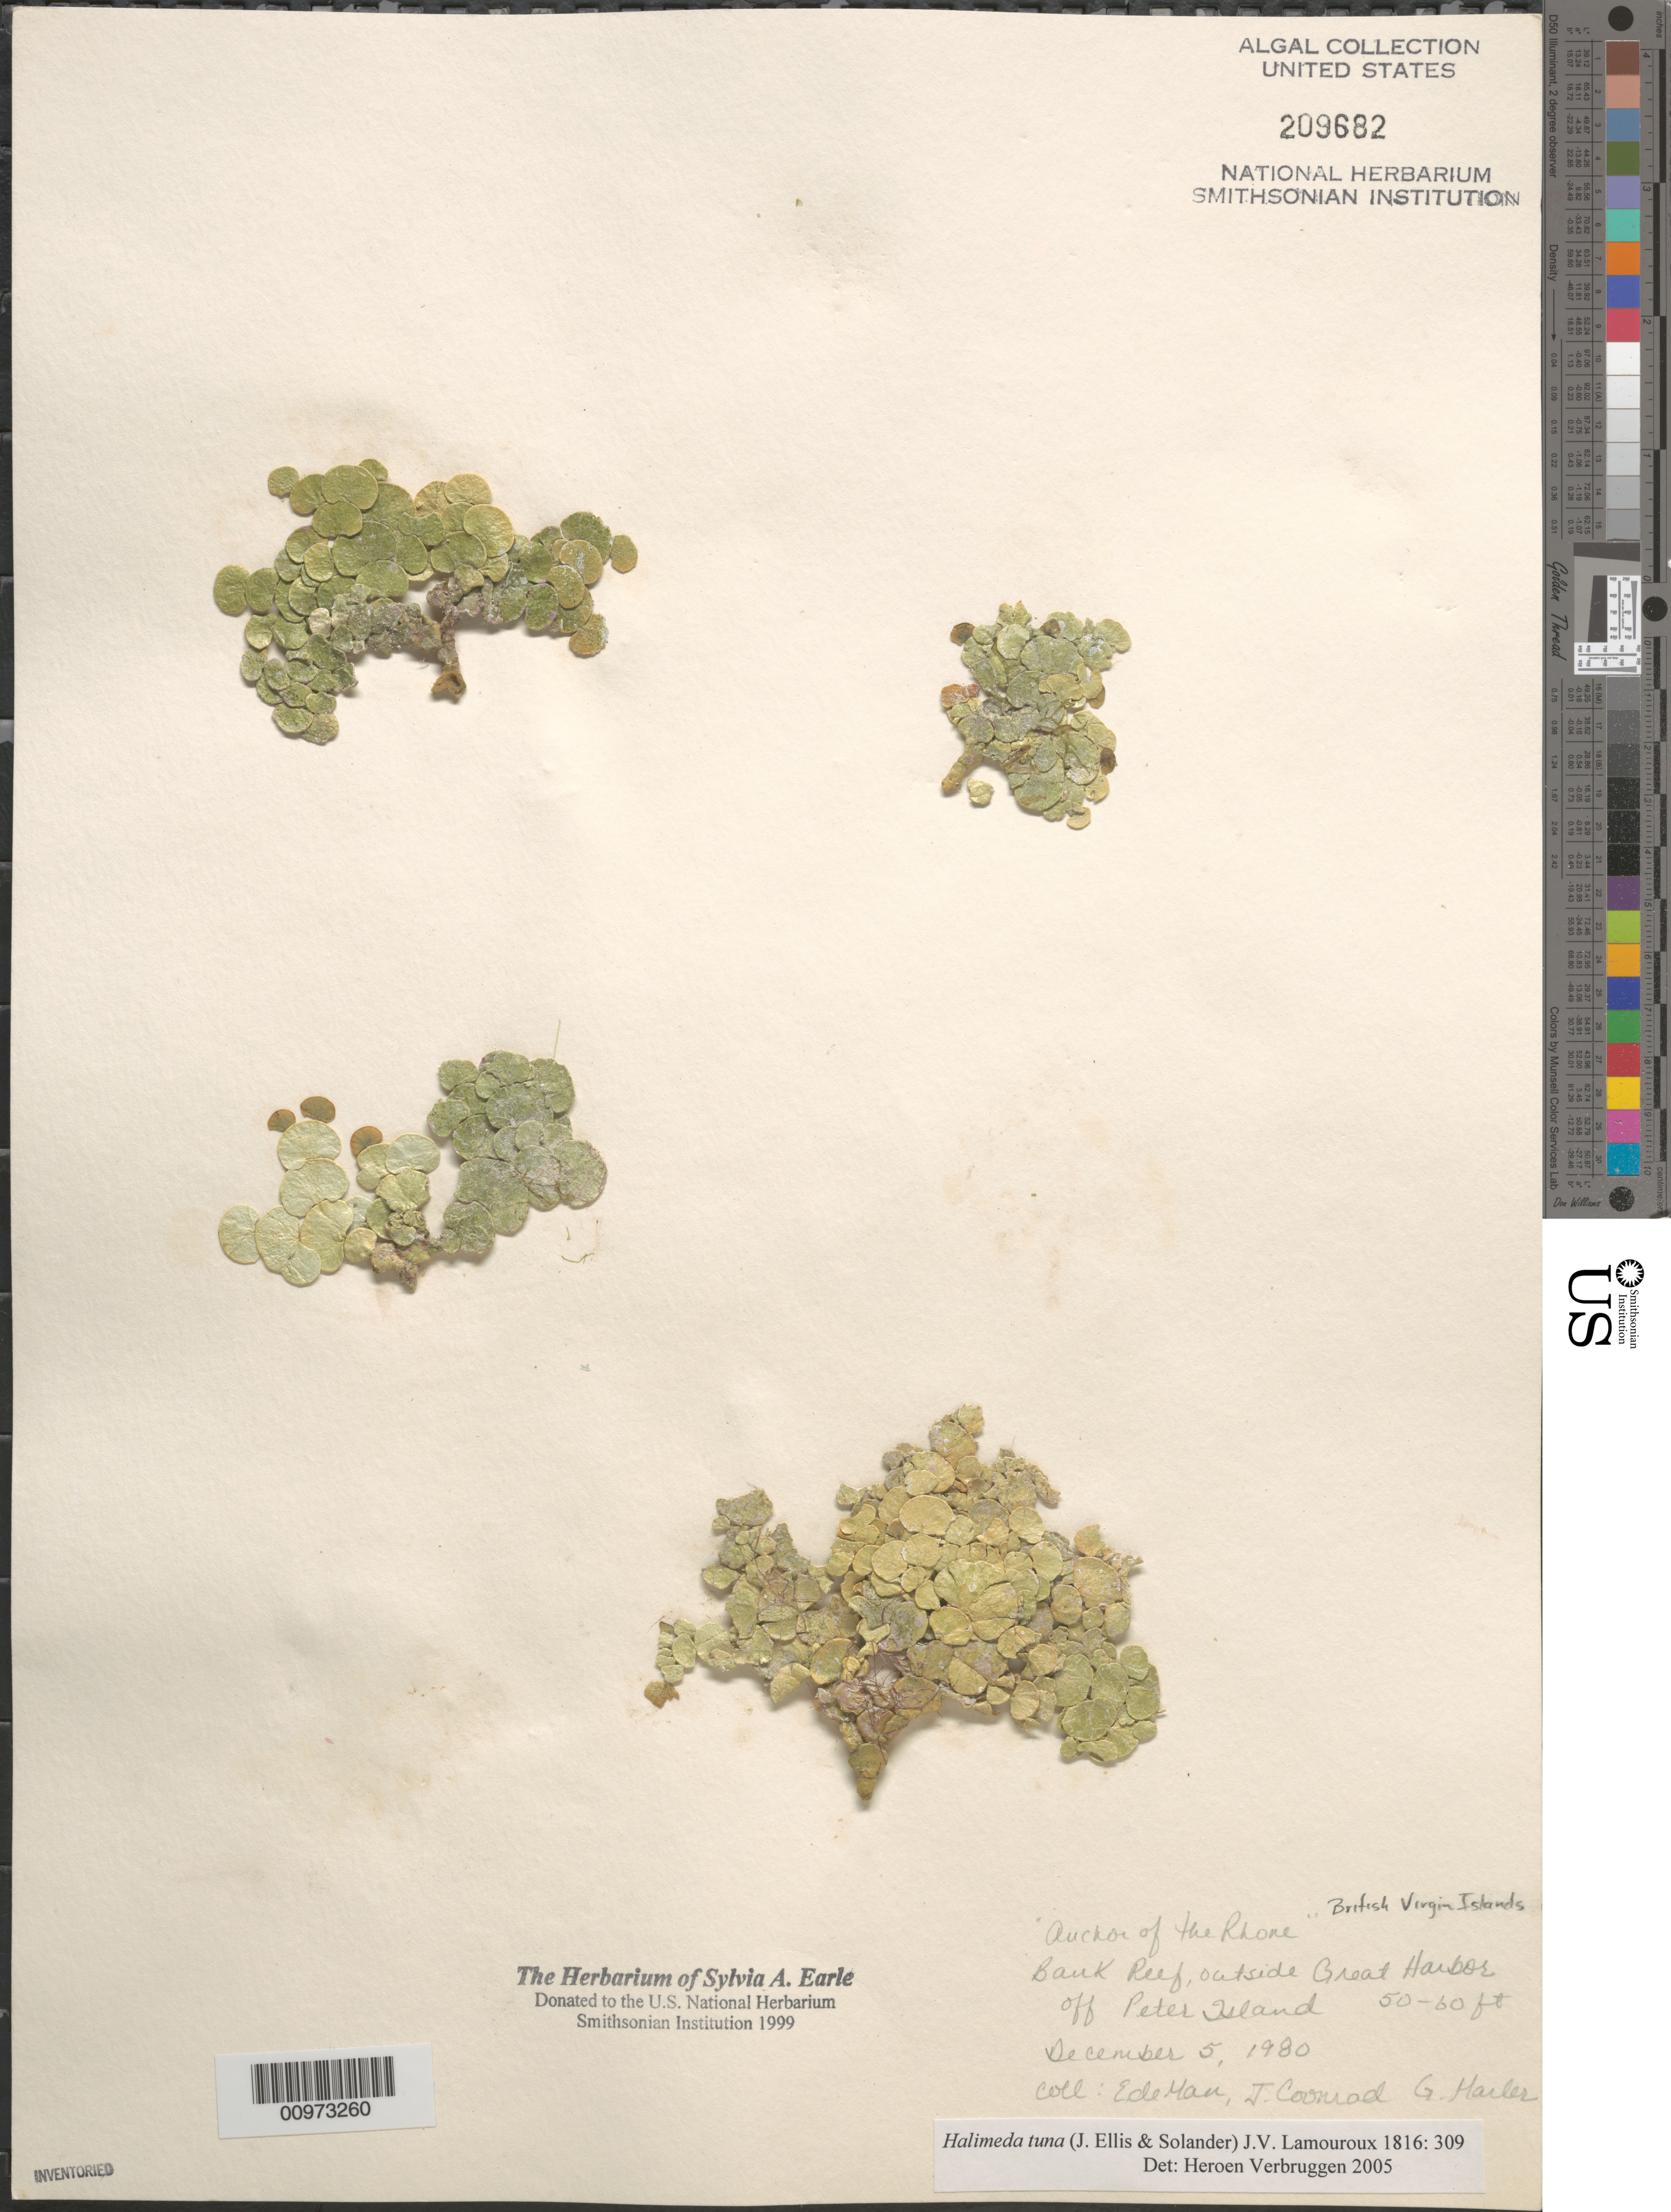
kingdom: Plantae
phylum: Chlorophyta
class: Ulvophyceae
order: Bryopsidales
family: Halimedaceae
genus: Halimeda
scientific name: Halimeda tuna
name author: (J. Ellis & Sol.) J.V.Lamouroux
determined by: Verbruggen, H.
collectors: E. de Man, J. Coonrad & G. Marler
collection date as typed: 05 Dec 1980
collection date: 1980-12-05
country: British Virgin Islands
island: Peter Island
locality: Bank Reef, outside Great Harbor off Peter Island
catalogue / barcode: US 209682